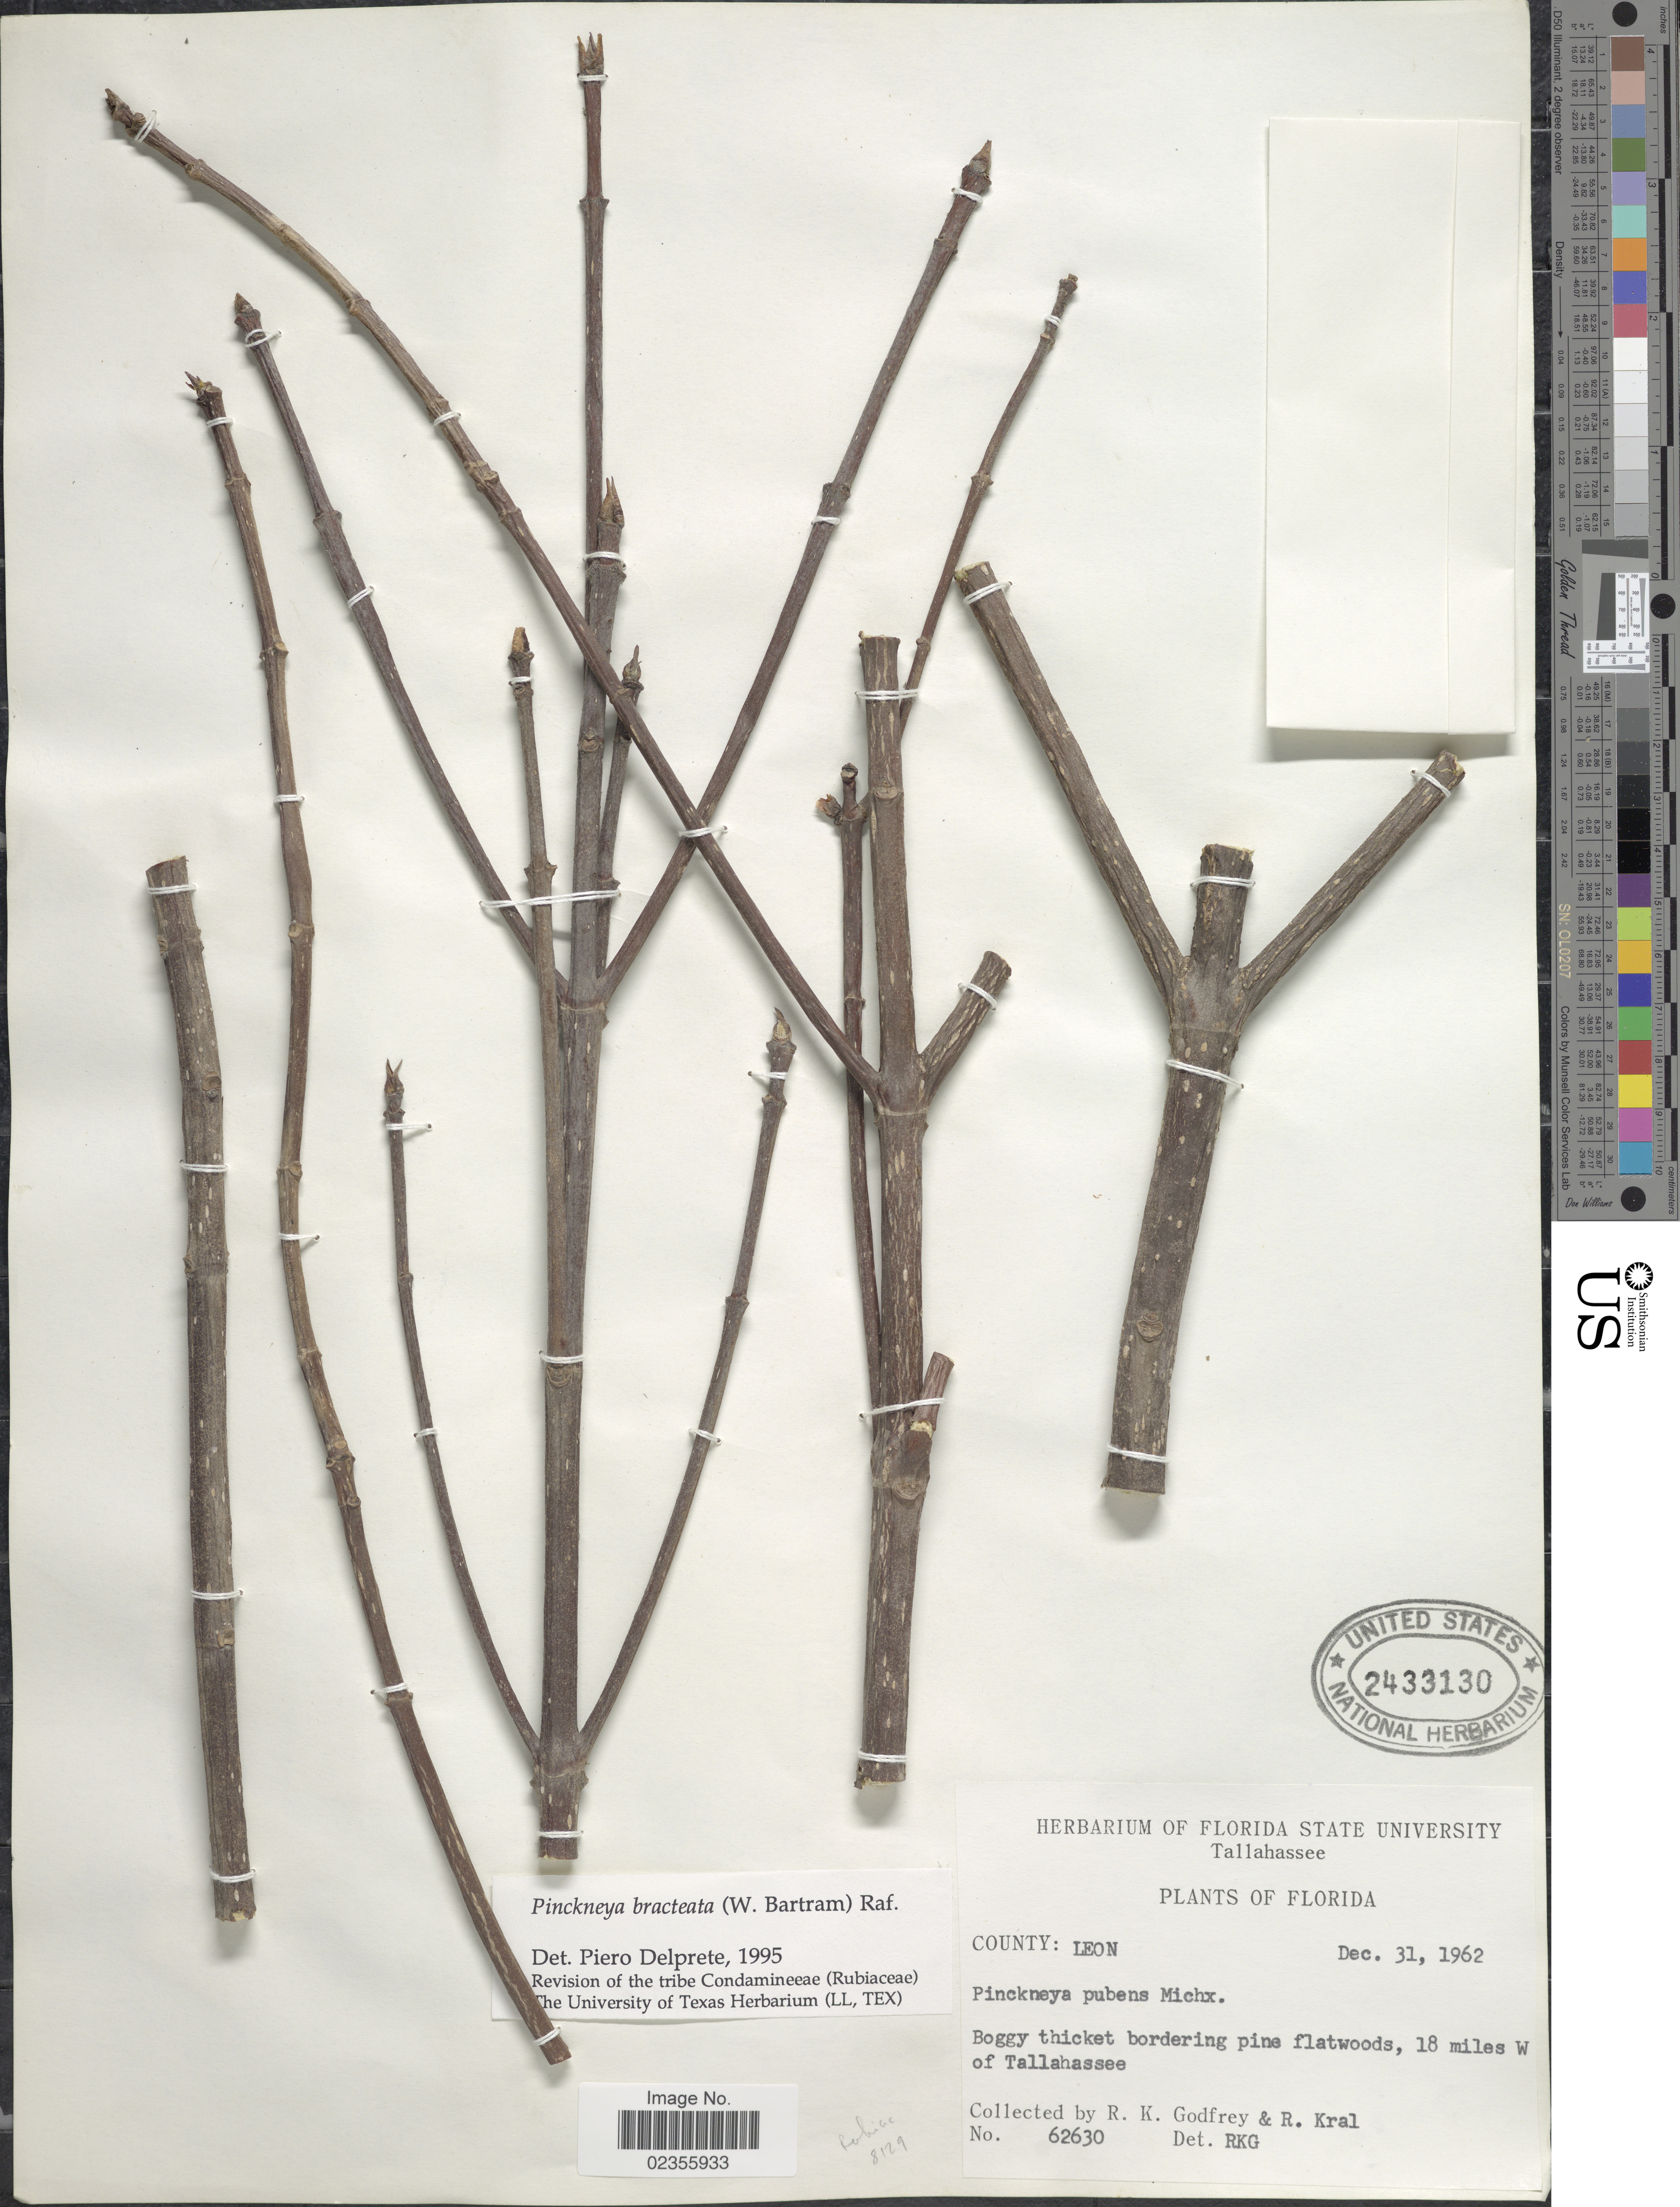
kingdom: Plantae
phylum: Tracheophyta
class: Magnoliopsida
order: Gentianales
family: Rubiaceae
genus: Pinckneya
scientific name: Pinckneya pubens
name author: Michx.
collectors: R. K. Godfrey & R. Kral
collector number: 62630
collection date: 1962-12-31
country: United States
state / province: Florida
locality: County: Leon. Boggy thicket bordering pine flatwoods, 18 miles W of Tallahassee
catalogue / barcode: US 2433130